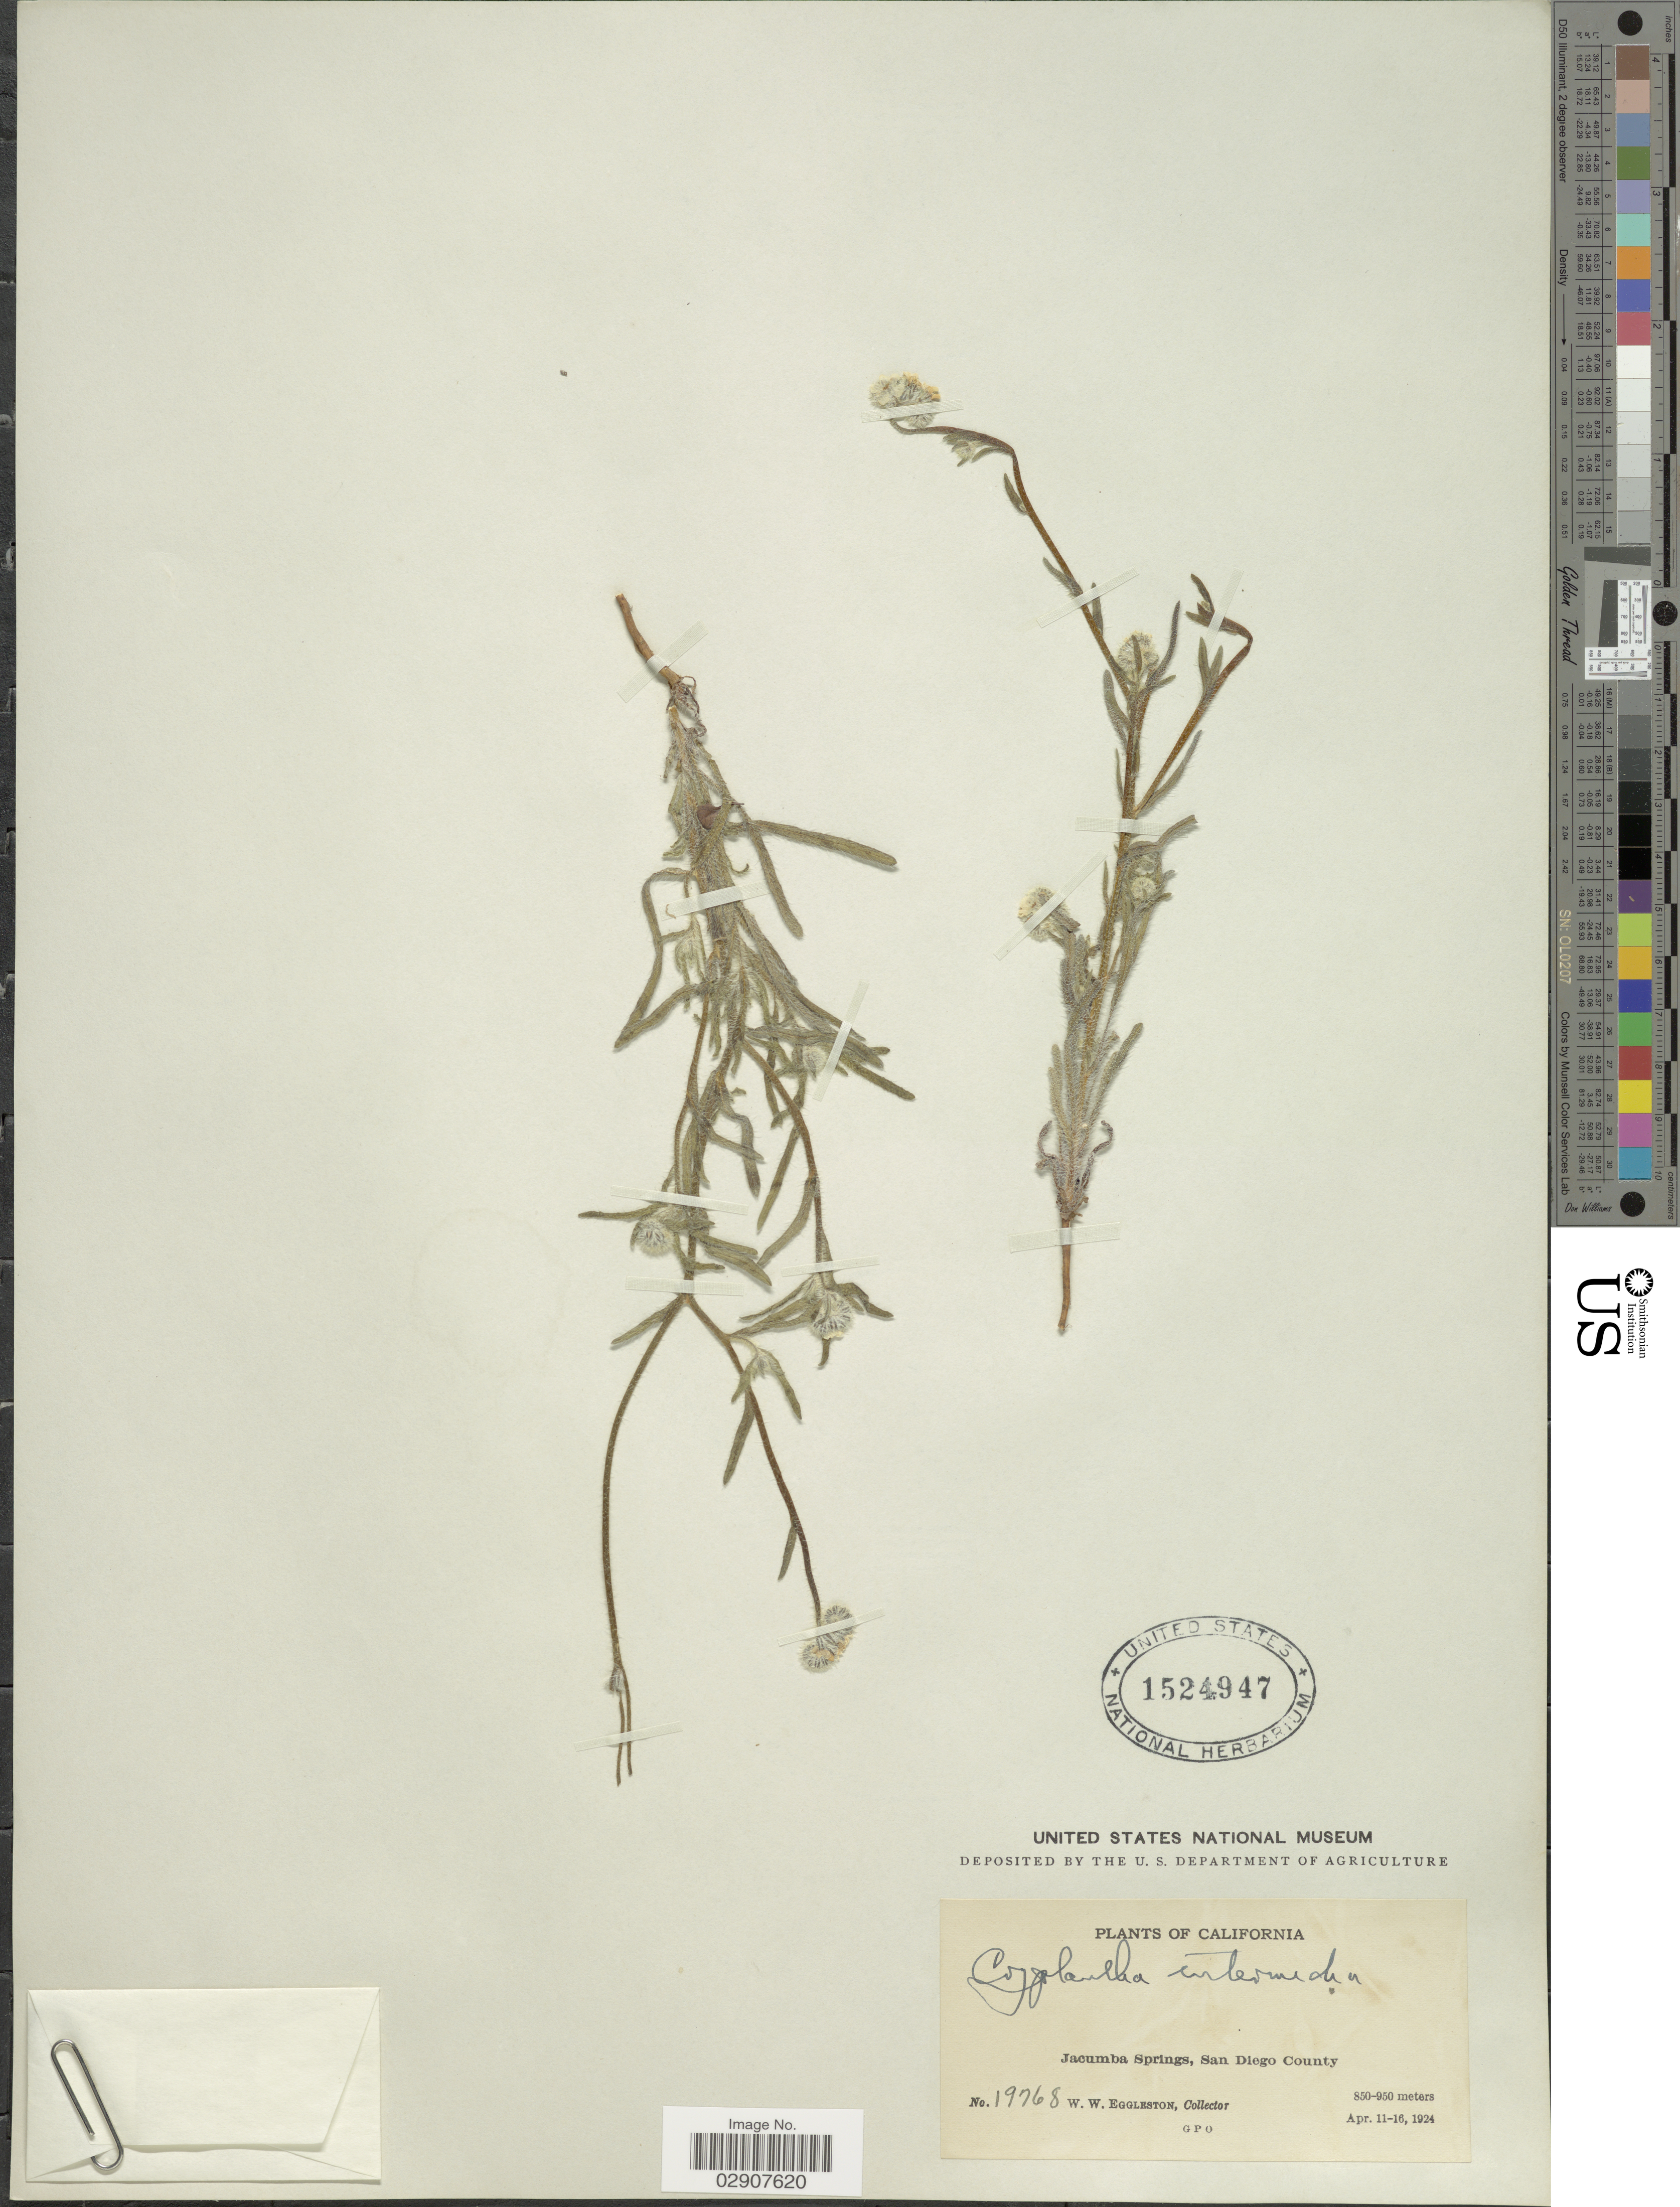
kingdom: Plantae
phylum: Tracheophyta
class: Magnoliopsida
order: Boraginales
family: Boraginaceae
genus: Cryptantha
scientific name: Cryptantha intermedia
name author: (A. Gray) Greene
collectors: W. W. Eggleston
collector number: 19768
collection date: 1924-04-11/1924-04-16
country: United States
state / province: California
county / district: San Diego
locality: Jacumba Springs, San Diego County.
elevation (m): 850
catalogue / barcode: US 1524947